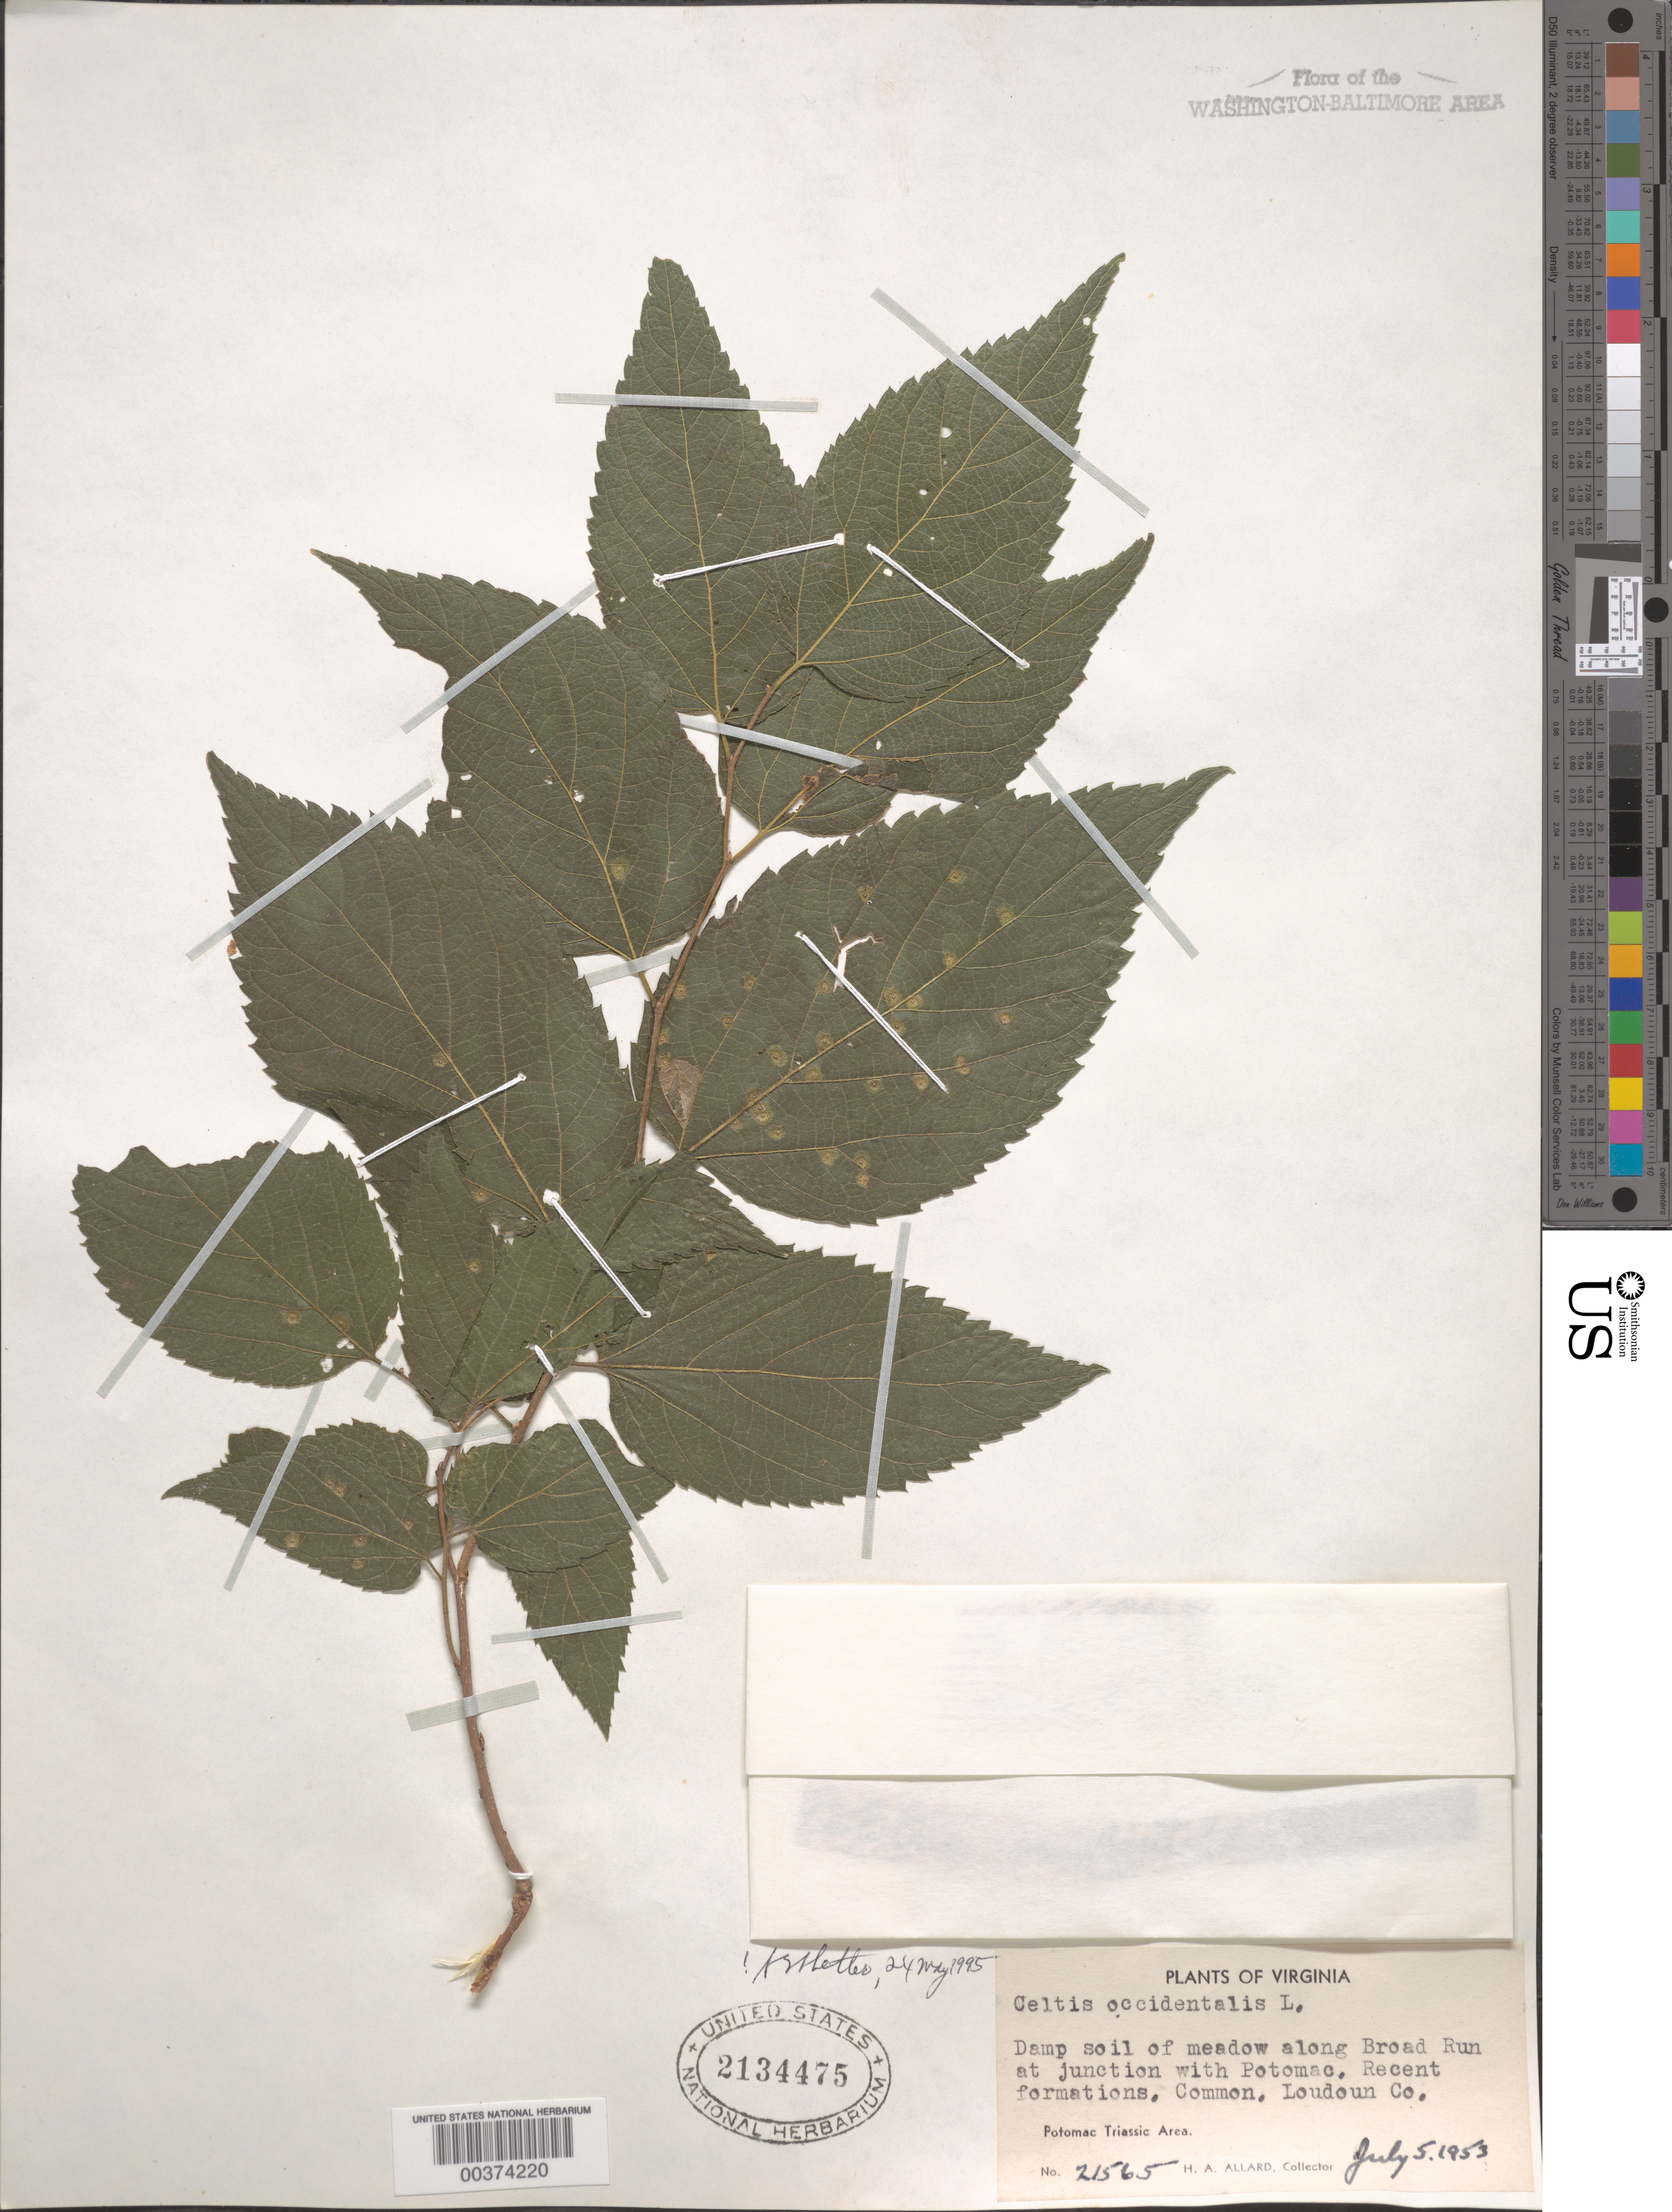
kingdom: Plantae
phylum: Tracheophyta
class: Magnoliopsida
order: Rosales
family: Cannabaceae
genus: Celtis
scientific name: Celtis occidentalis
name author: L.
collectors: H. A. Allard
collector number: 21565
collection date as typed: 05 Jul 1953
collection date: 1953-07-05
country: United States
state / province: Virginia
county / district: Loudoun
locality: Broad Run junction with the Potomac C. and O. Canal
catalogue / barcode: US 2134475